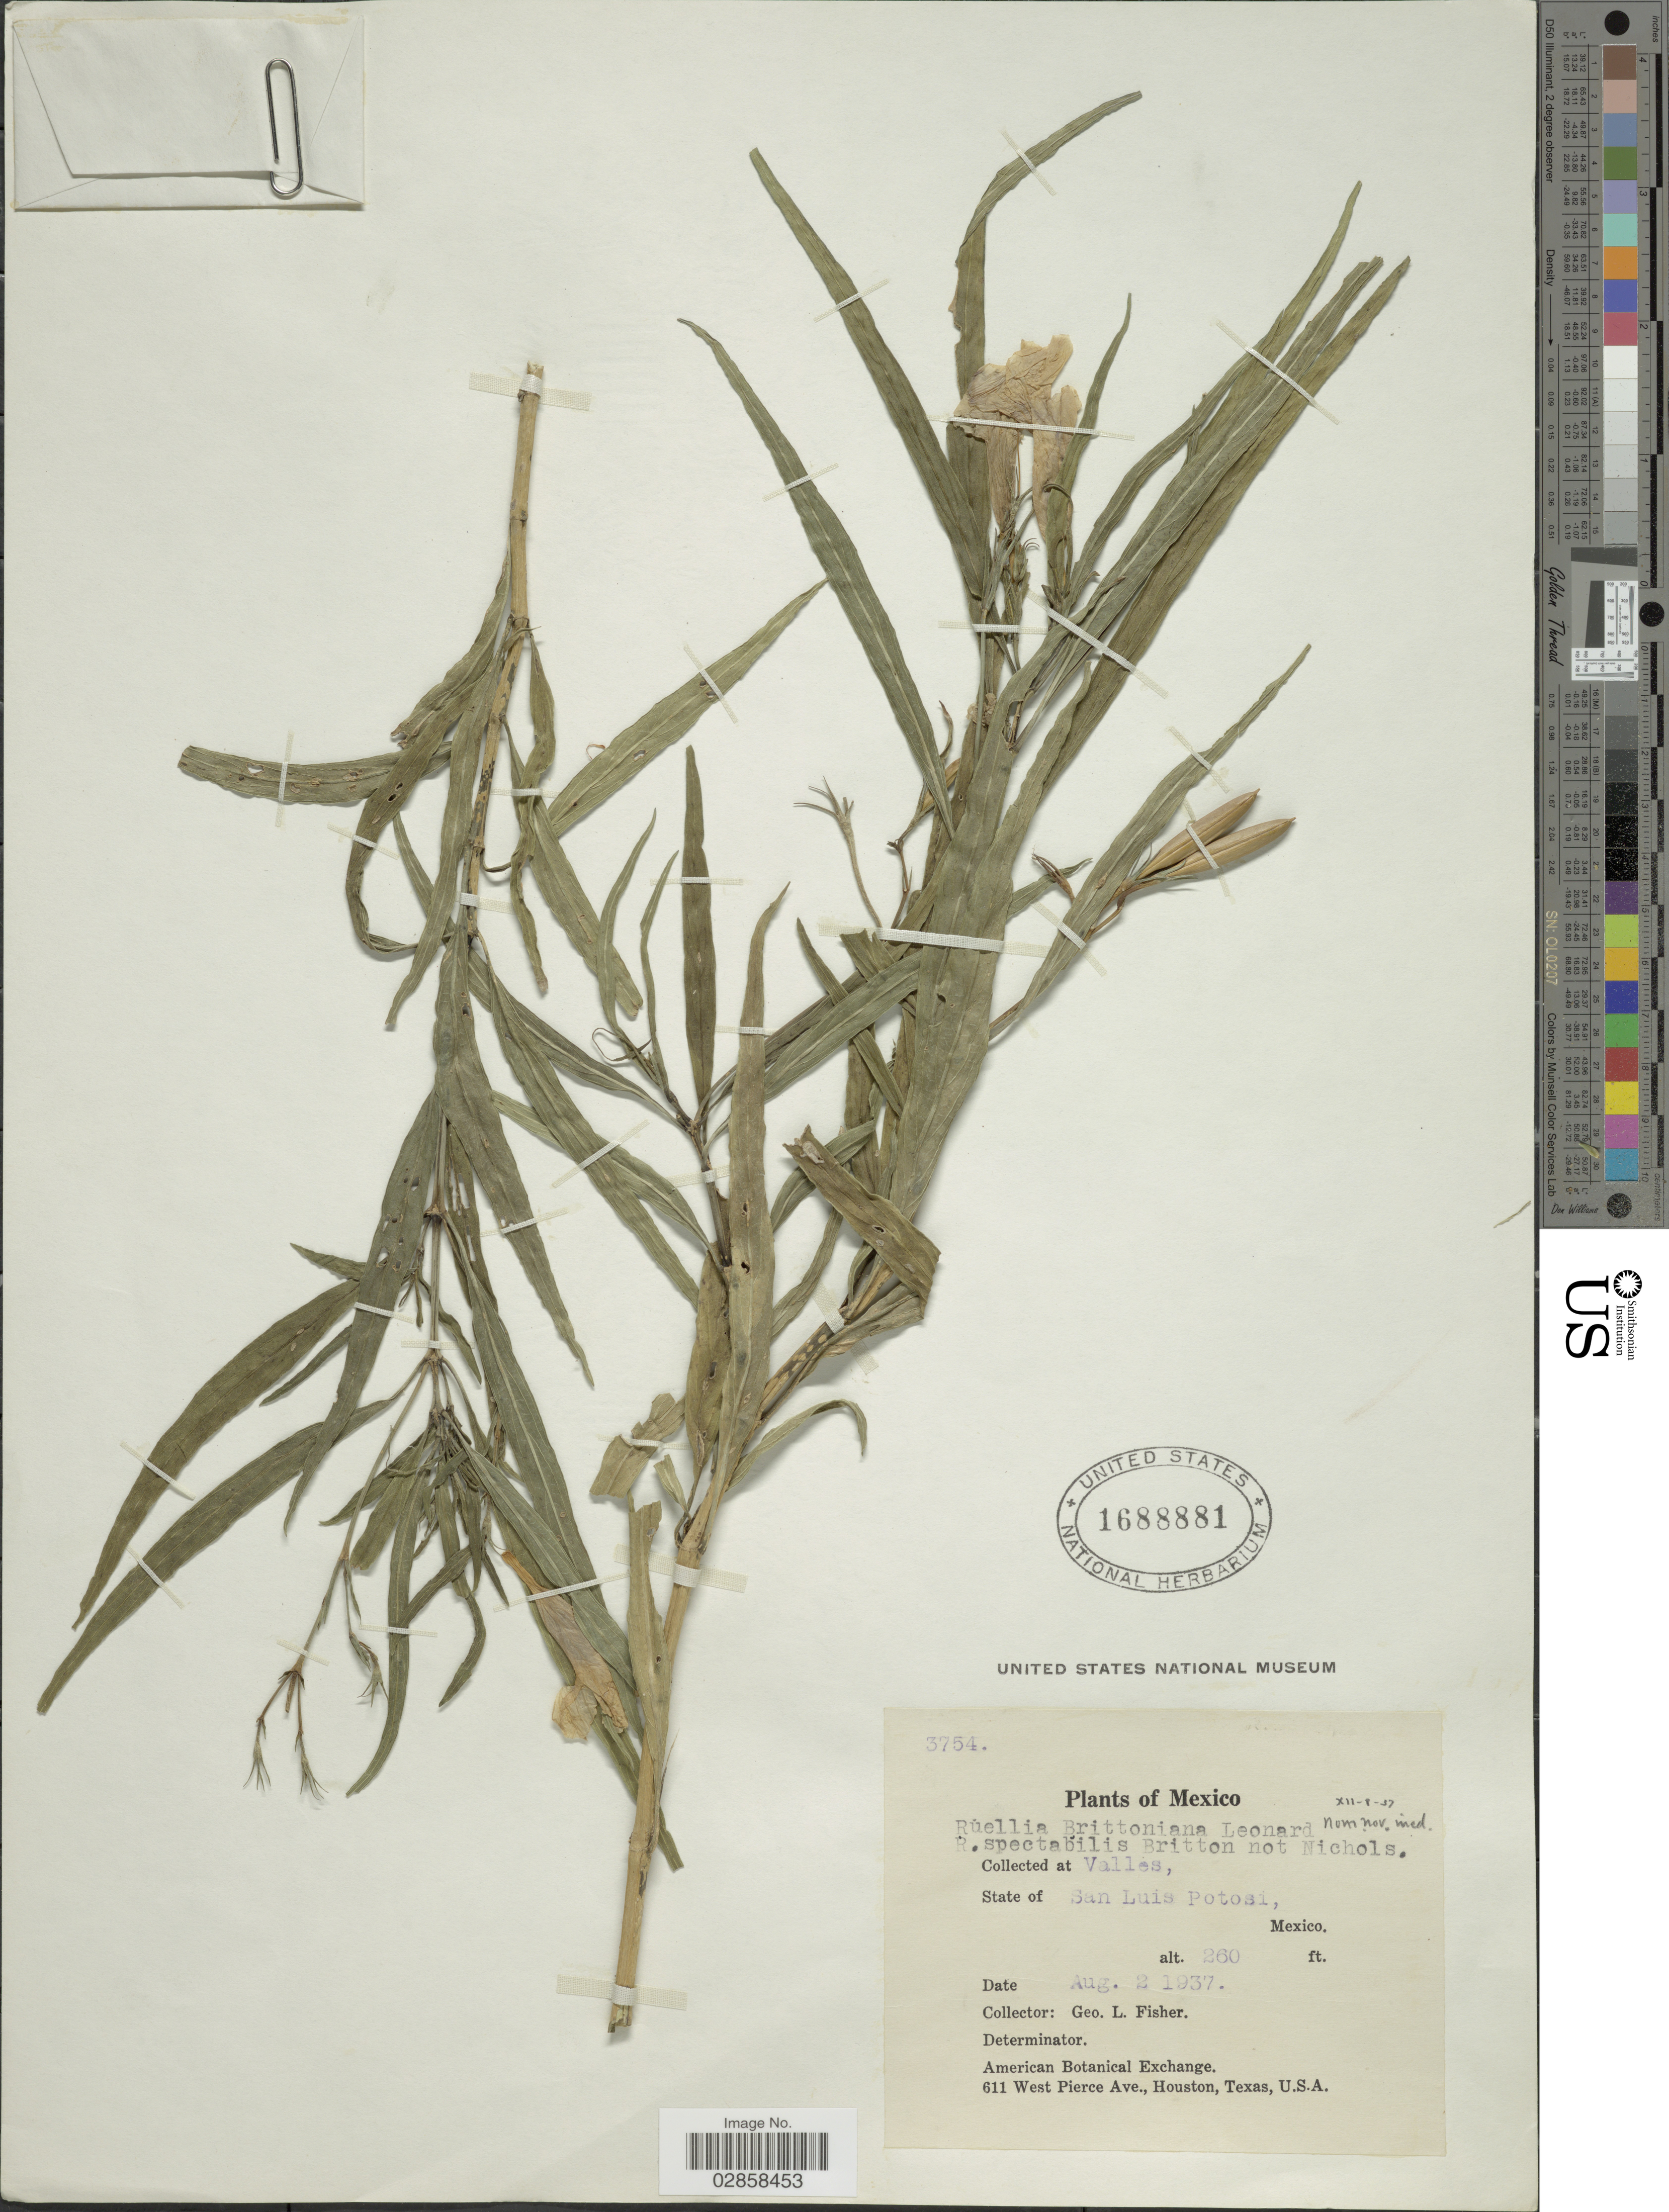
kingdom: Plantae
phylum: Tracheophyta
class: Magnoliopsida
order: Lamiales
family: Acanthaceae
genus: Ruellia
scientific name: Ruellia coerulea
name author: Morong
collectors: G. L. Fisher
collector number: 3754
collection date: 1937-08-02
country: Mexico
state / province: San Luis Potosí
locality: Valles.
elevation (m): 79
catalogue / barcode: US 1688881